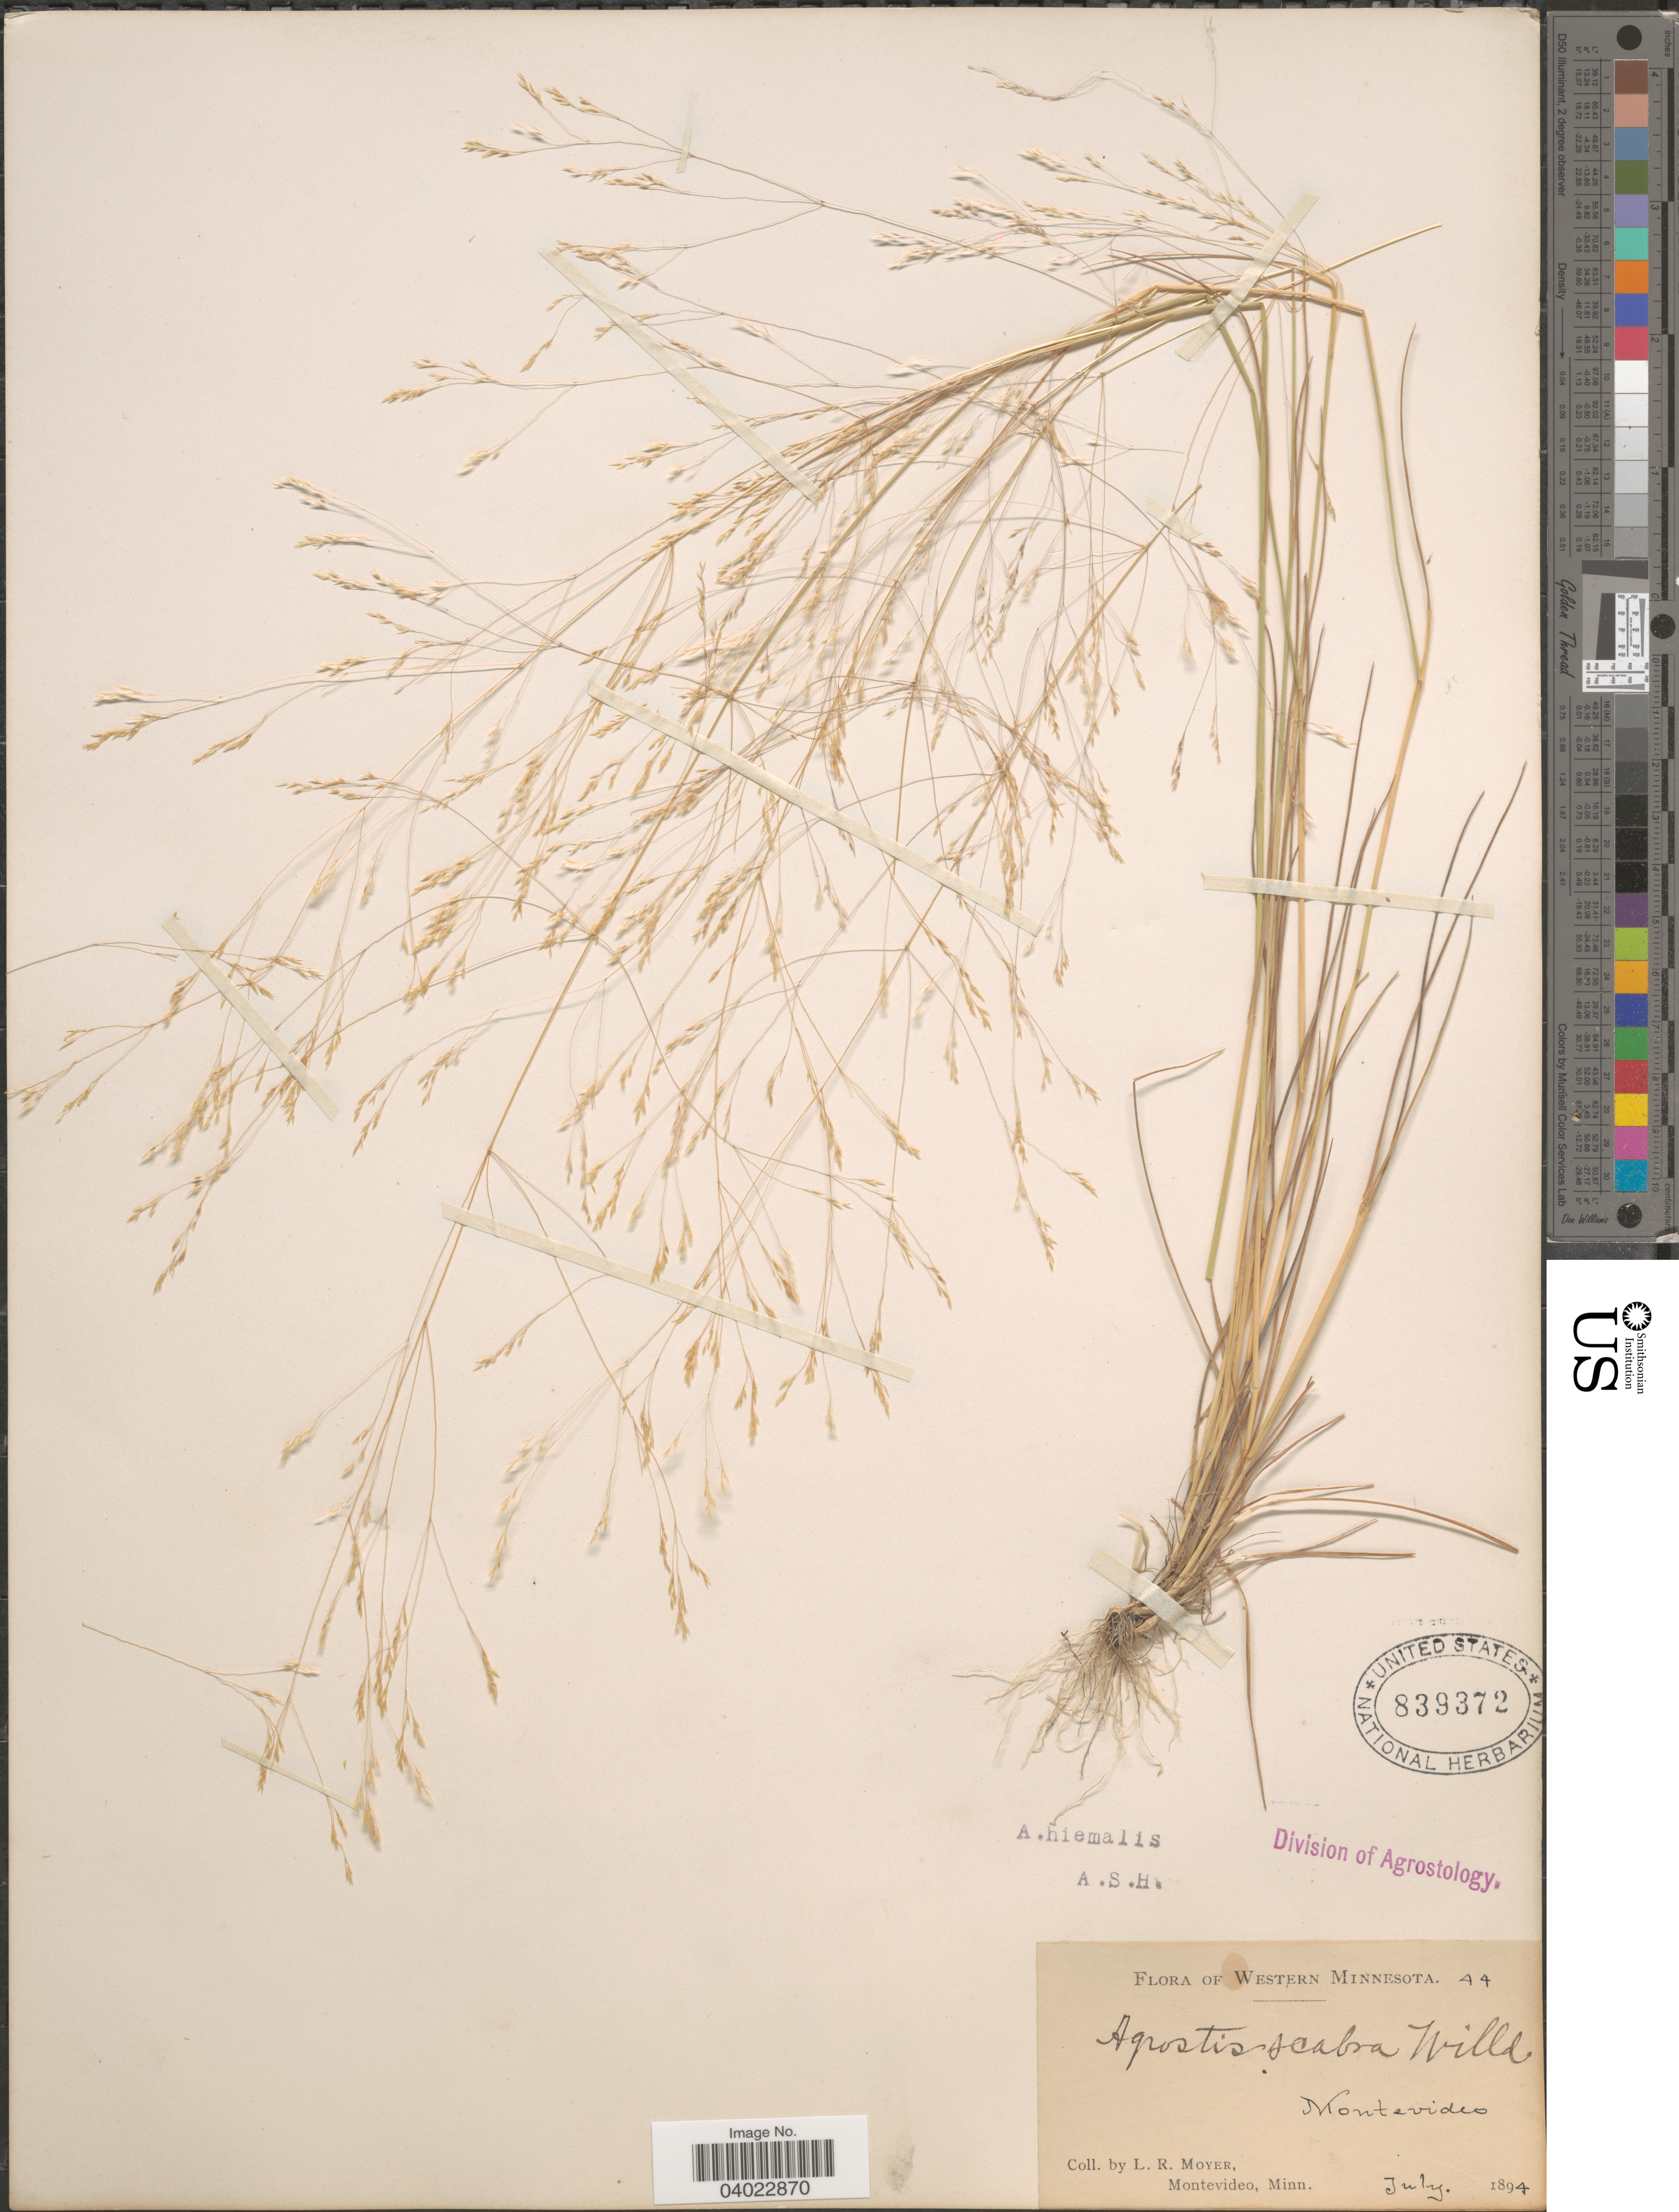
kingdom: Plantae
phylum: Tracheophyta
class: Liliopsida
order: Poales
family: Poaceae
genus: Agrostis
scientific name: Agrostis scabra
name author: Willd.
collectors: L. Moyer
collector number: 44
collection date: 1894-07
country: United States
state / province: Minnesota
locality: Western Minnesota. Montevideo.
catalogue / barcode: US 839372